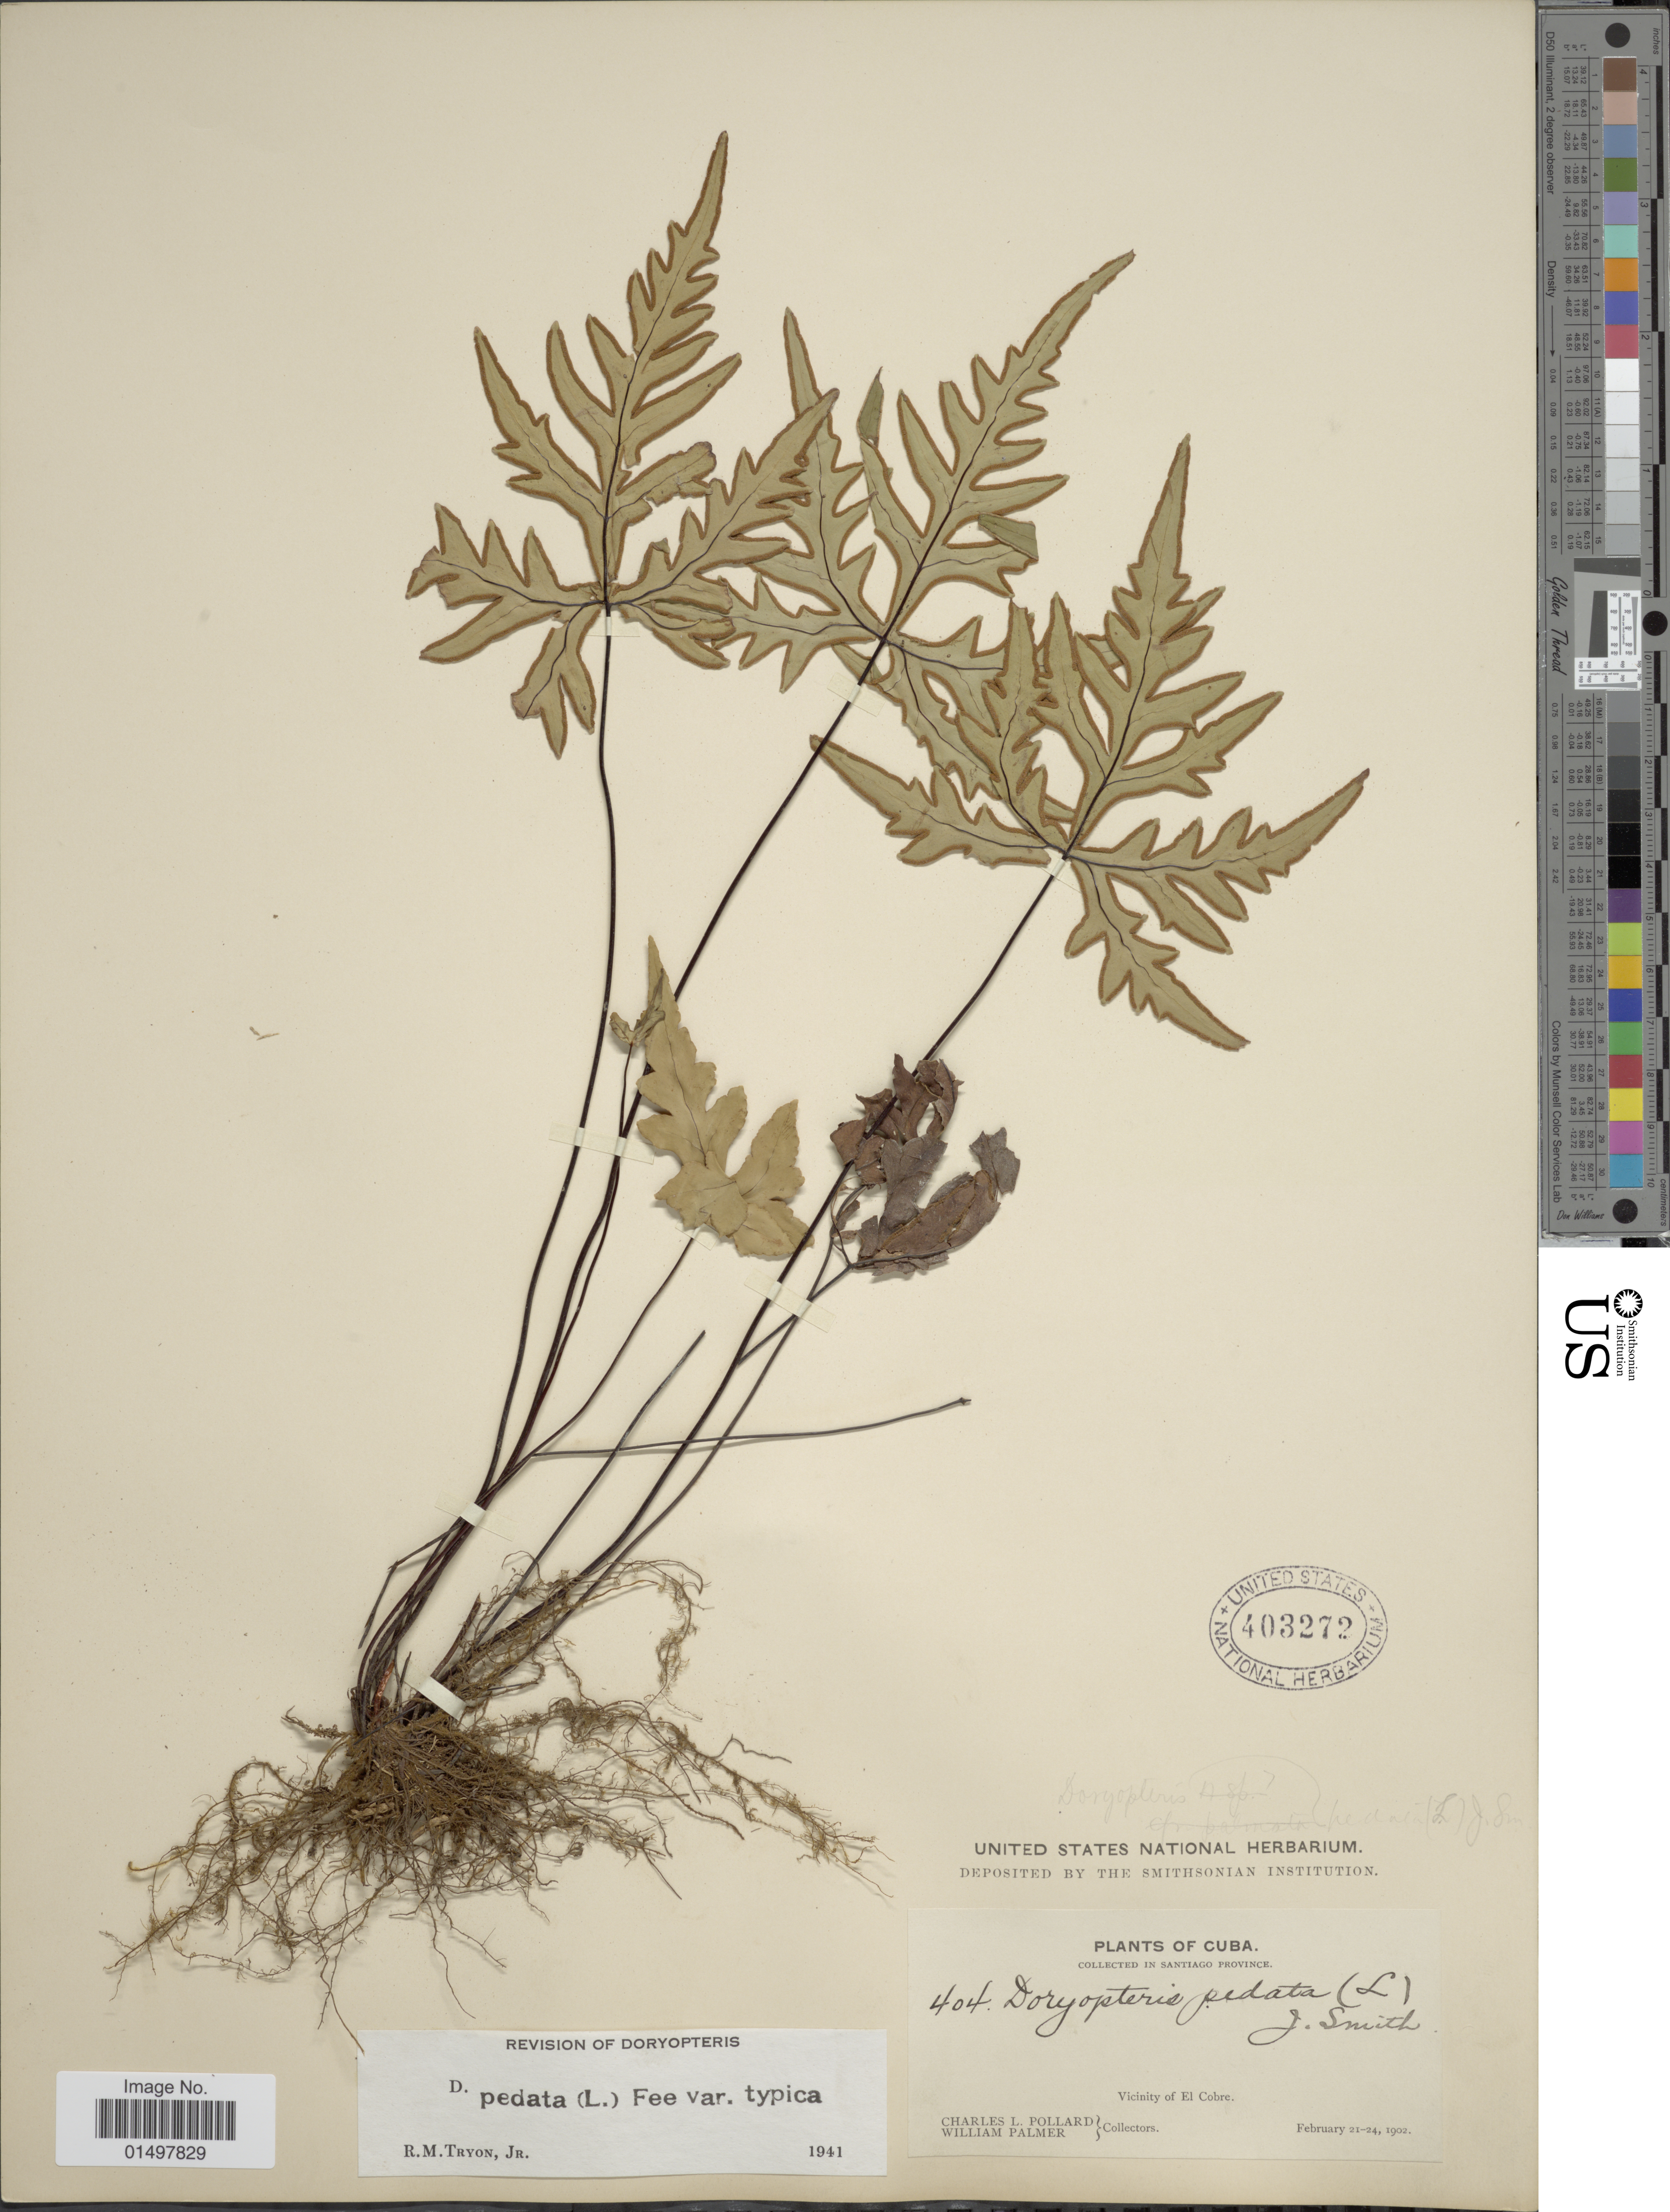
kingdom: Plantae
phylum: Tracheophyta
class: Polypodiopsida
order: Polypodiales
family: Pteridaceae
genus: Doryopteris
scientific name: Doryopteris pedata var. typica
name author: (L.) Fée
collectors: C. L. Pollard & W. Palmer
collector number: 404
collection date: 1902-02-21/1902-02-24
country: Cuba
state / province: Santiago de Cuba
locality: Santiago Province. Vicinity of El Cobre.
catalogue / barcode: US 403272